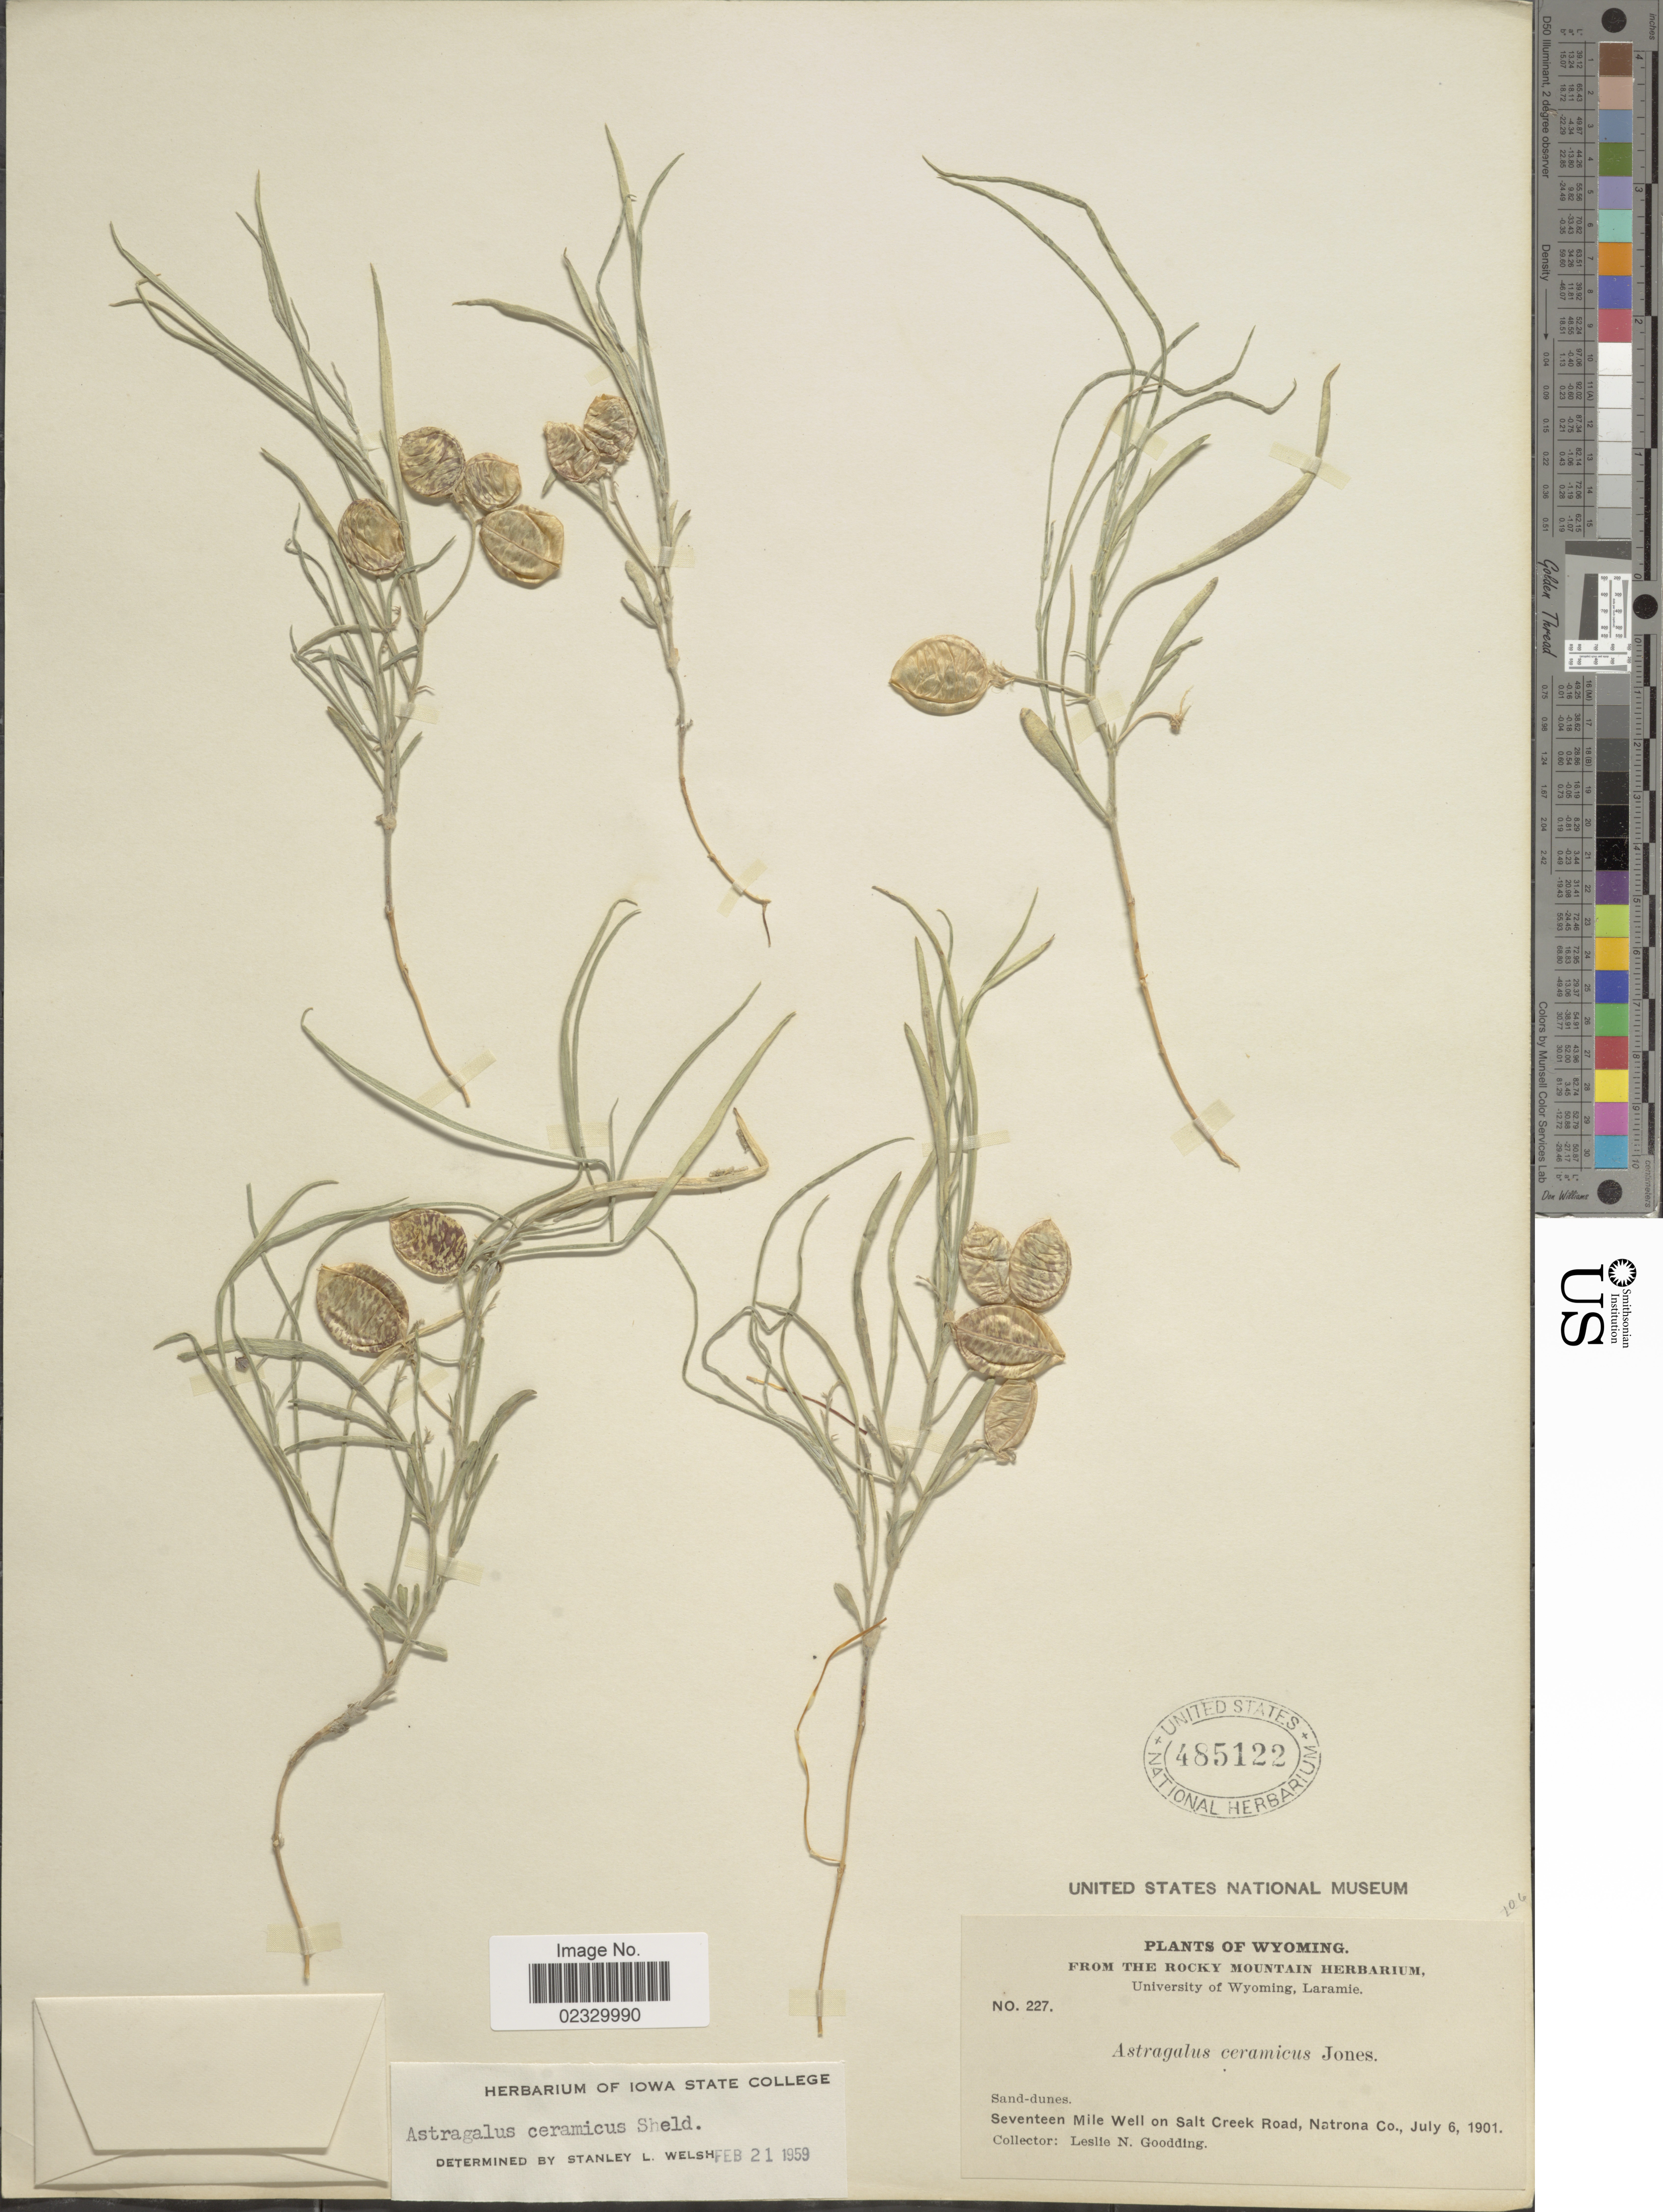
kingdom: Plantae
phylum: Tracheophyta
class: Magnoliopsida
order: Fabales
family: Fabaceae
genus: Astragalus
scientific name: Astragalus ceramicus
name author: E. Sheld.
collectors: L. N. Goodding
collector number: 227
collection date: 1901-07-06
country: United States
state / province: Wyoming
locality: Seventeen Mile Well on Salt Creek Road, Natrona Co.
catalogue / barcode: US 485122